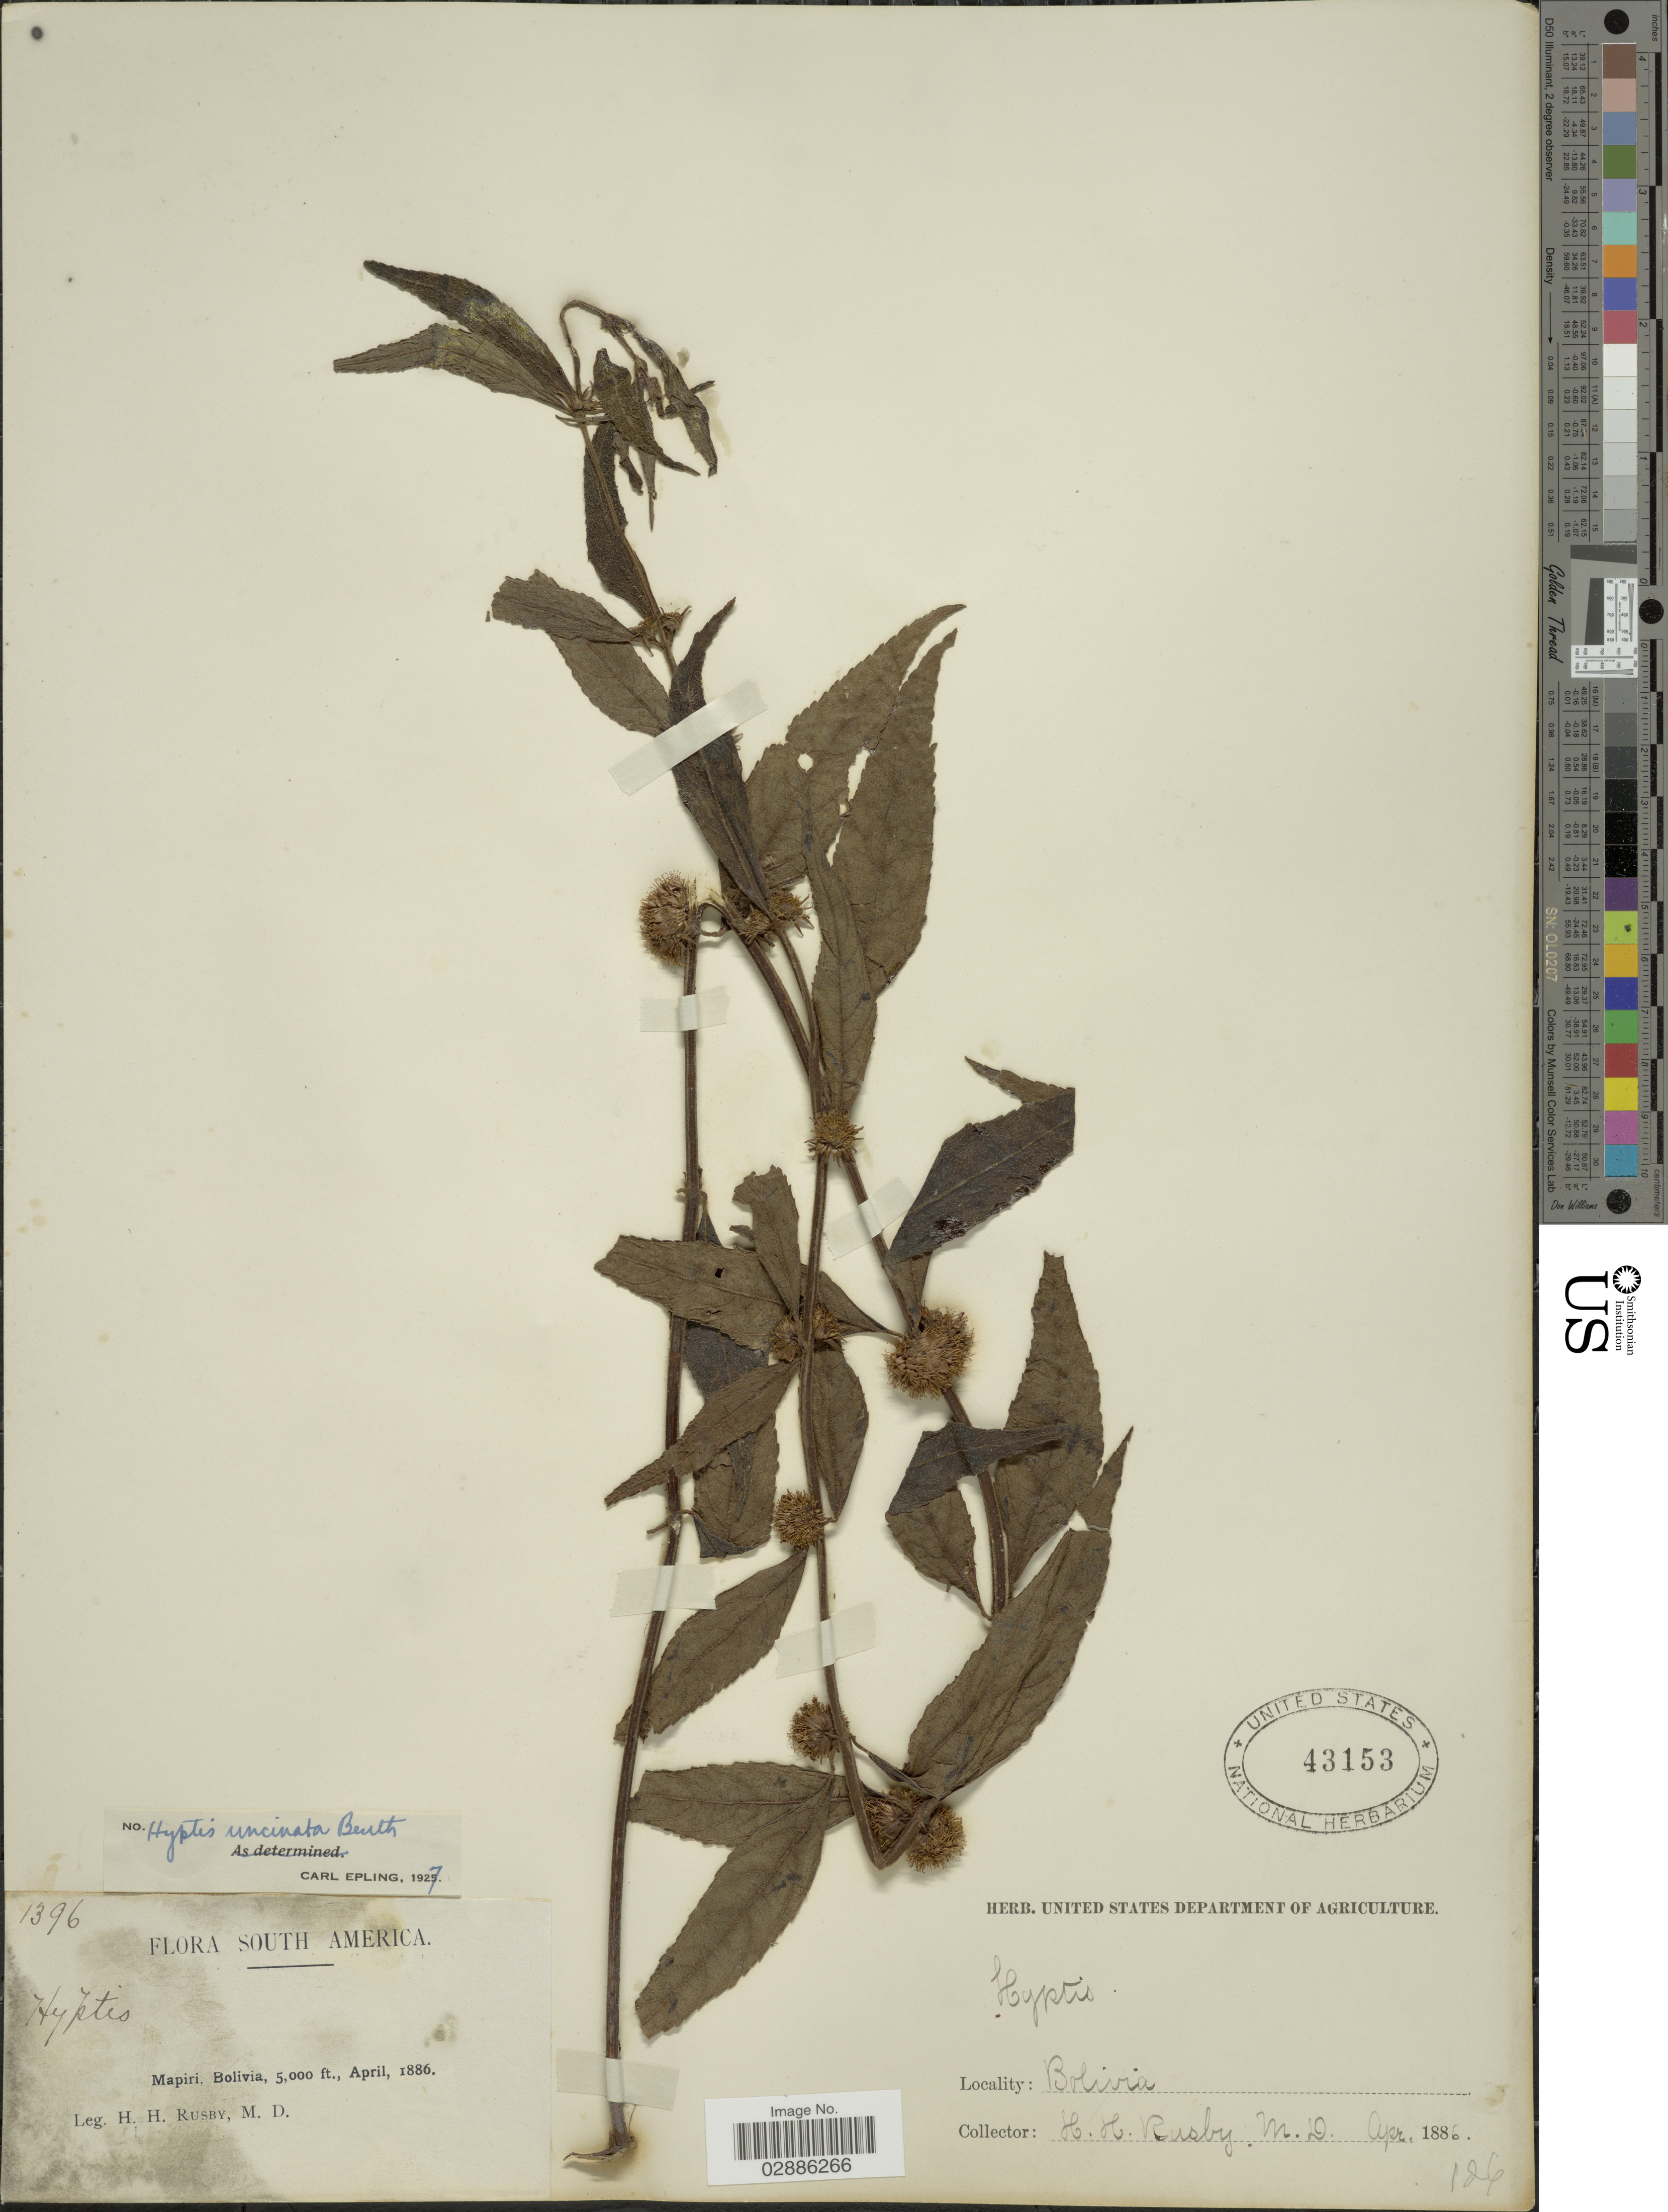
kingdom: Plantae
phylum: Tracheophyta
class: Magnoliopsida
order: Lamiales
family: Lamiaceae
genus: Hyptis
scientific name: Hyptis uncinata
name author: Benth.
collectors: H. H. Rusby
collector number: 1396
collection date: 1886-04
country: Bolivia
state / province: La Páz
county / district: Larecaja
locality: Mapiri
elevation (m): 1524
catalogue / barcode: US 43153